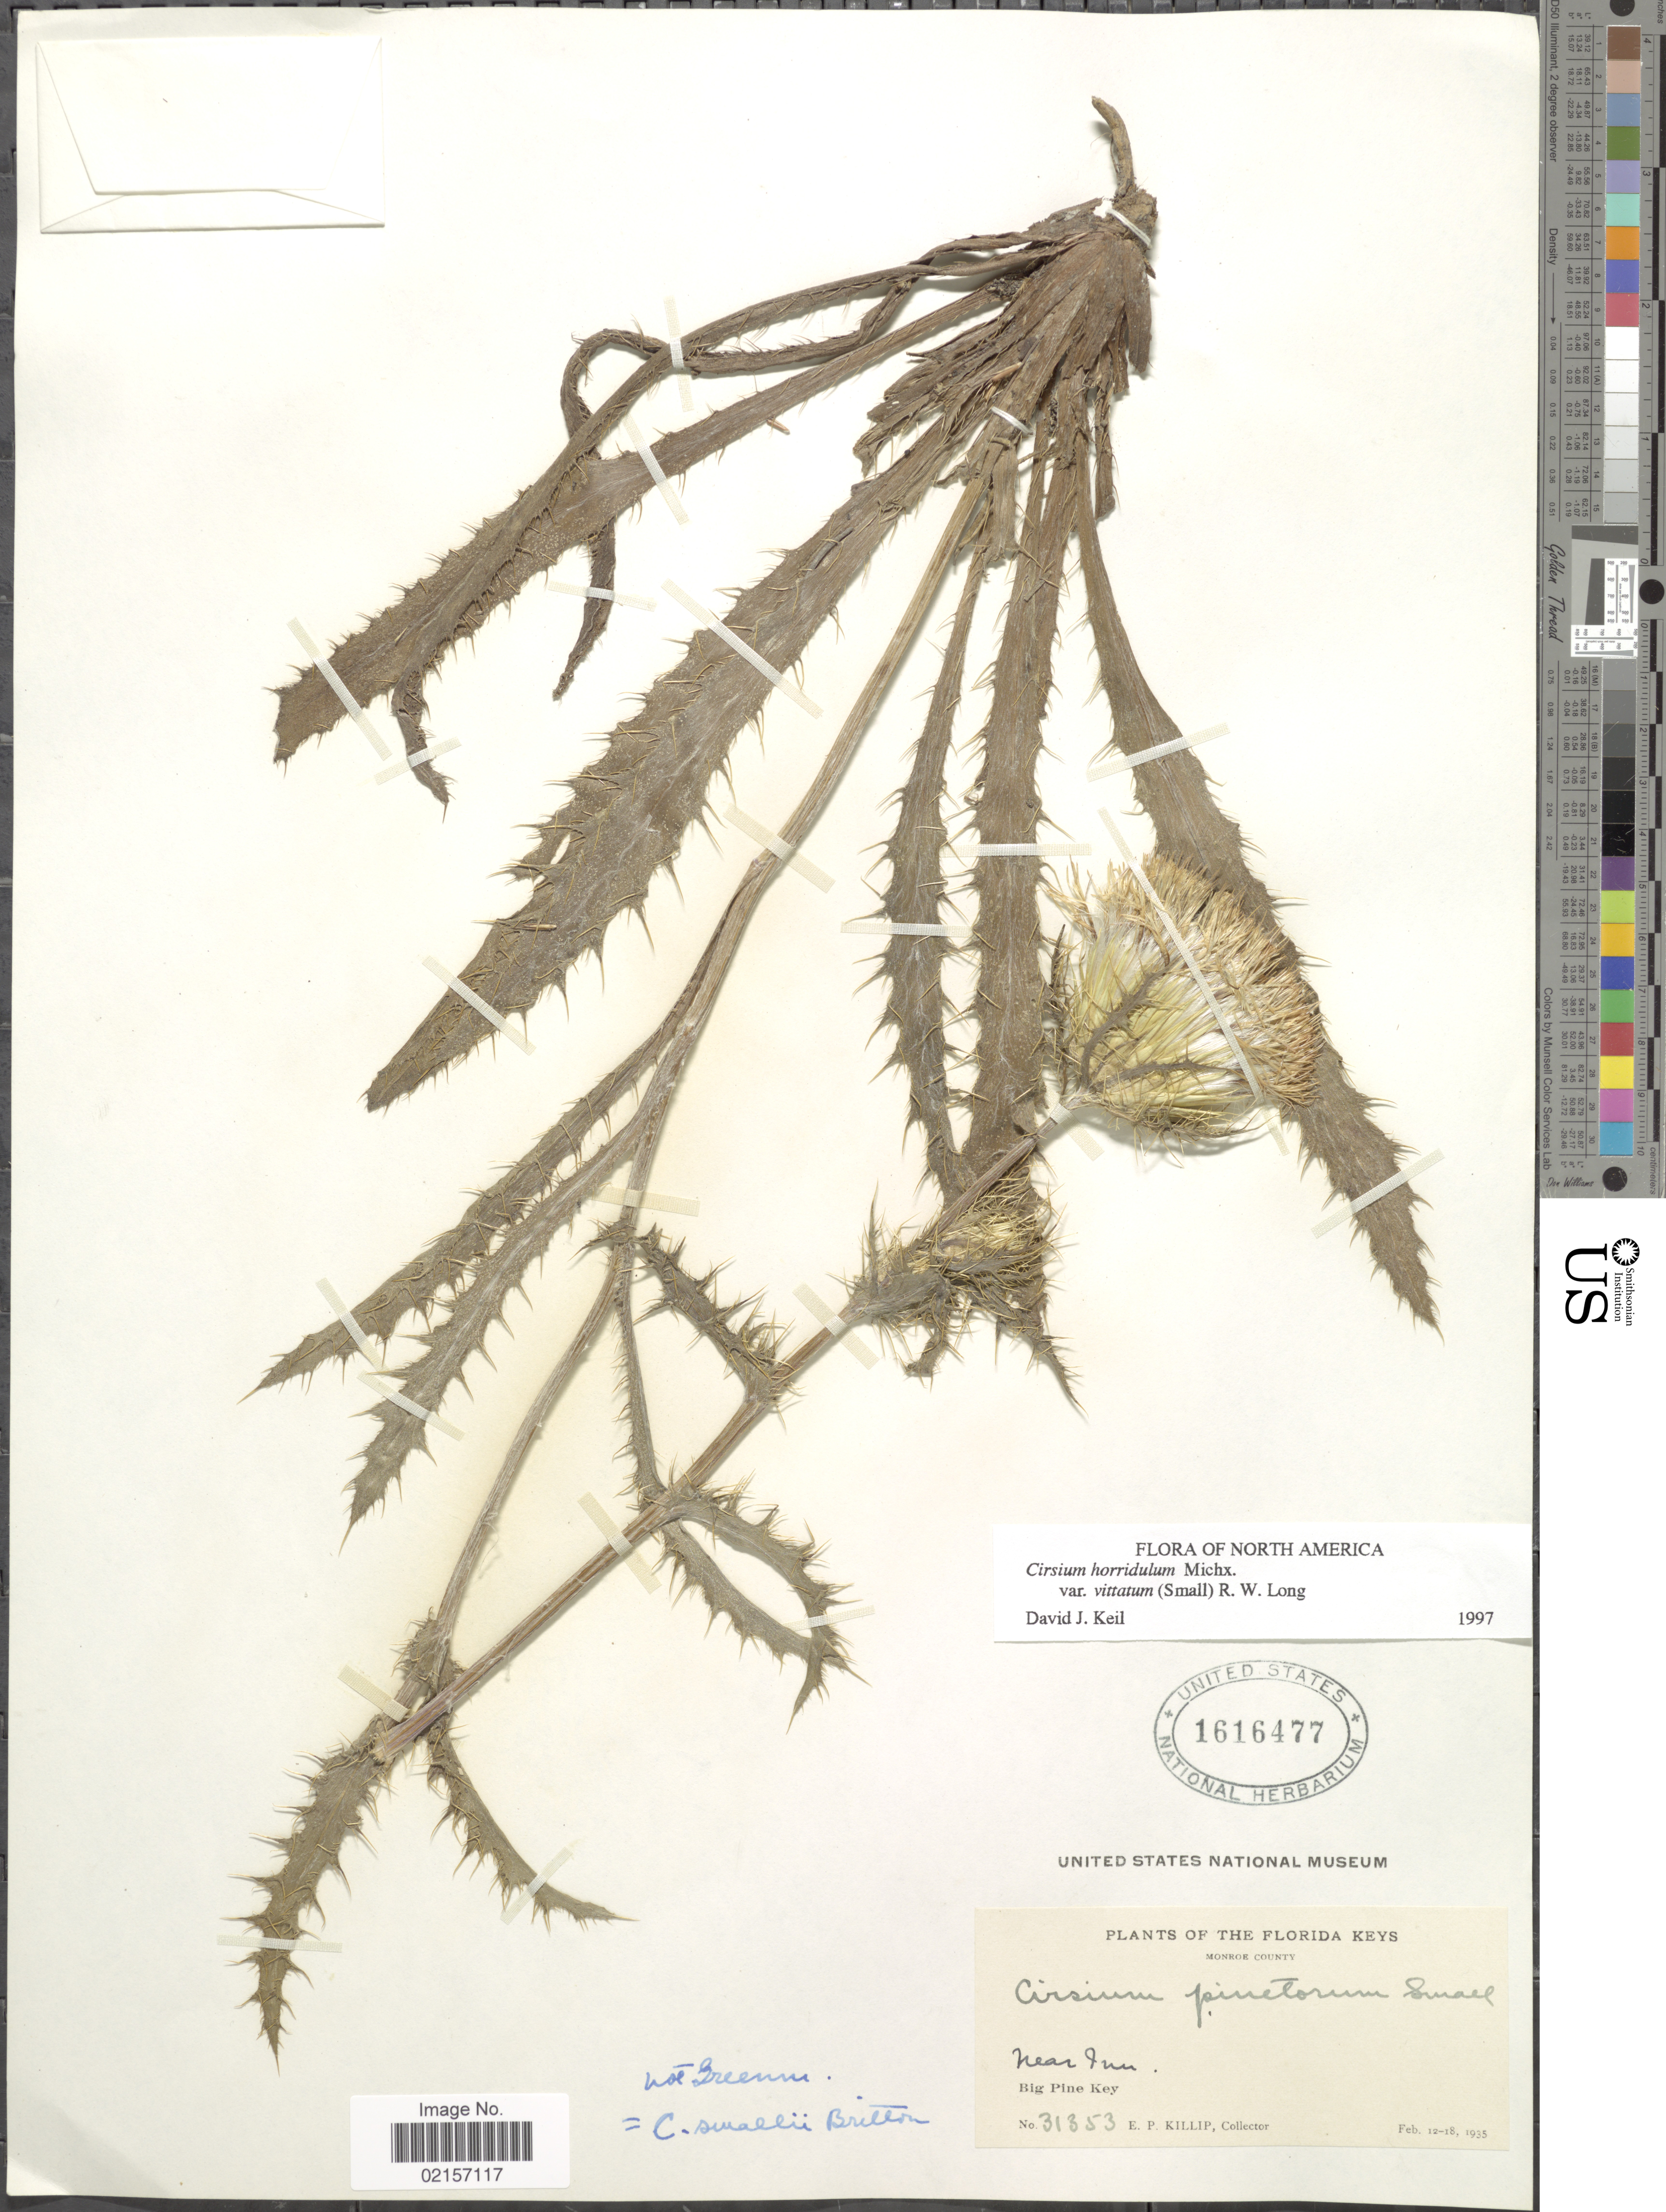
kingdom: Plantae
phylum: Tracheophyta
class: Magnoliopsida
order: Asterales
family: Asteraceae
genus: Cirsium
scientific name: Cirsium horridulum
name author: Michx.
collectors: E. P. Killip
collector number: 31353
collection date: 1935-02-12/1935-02-18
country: United States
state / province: Florida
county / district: Monroe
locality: Florida Keys, Near Inn, Big Pine Key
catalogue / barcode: US 1616477